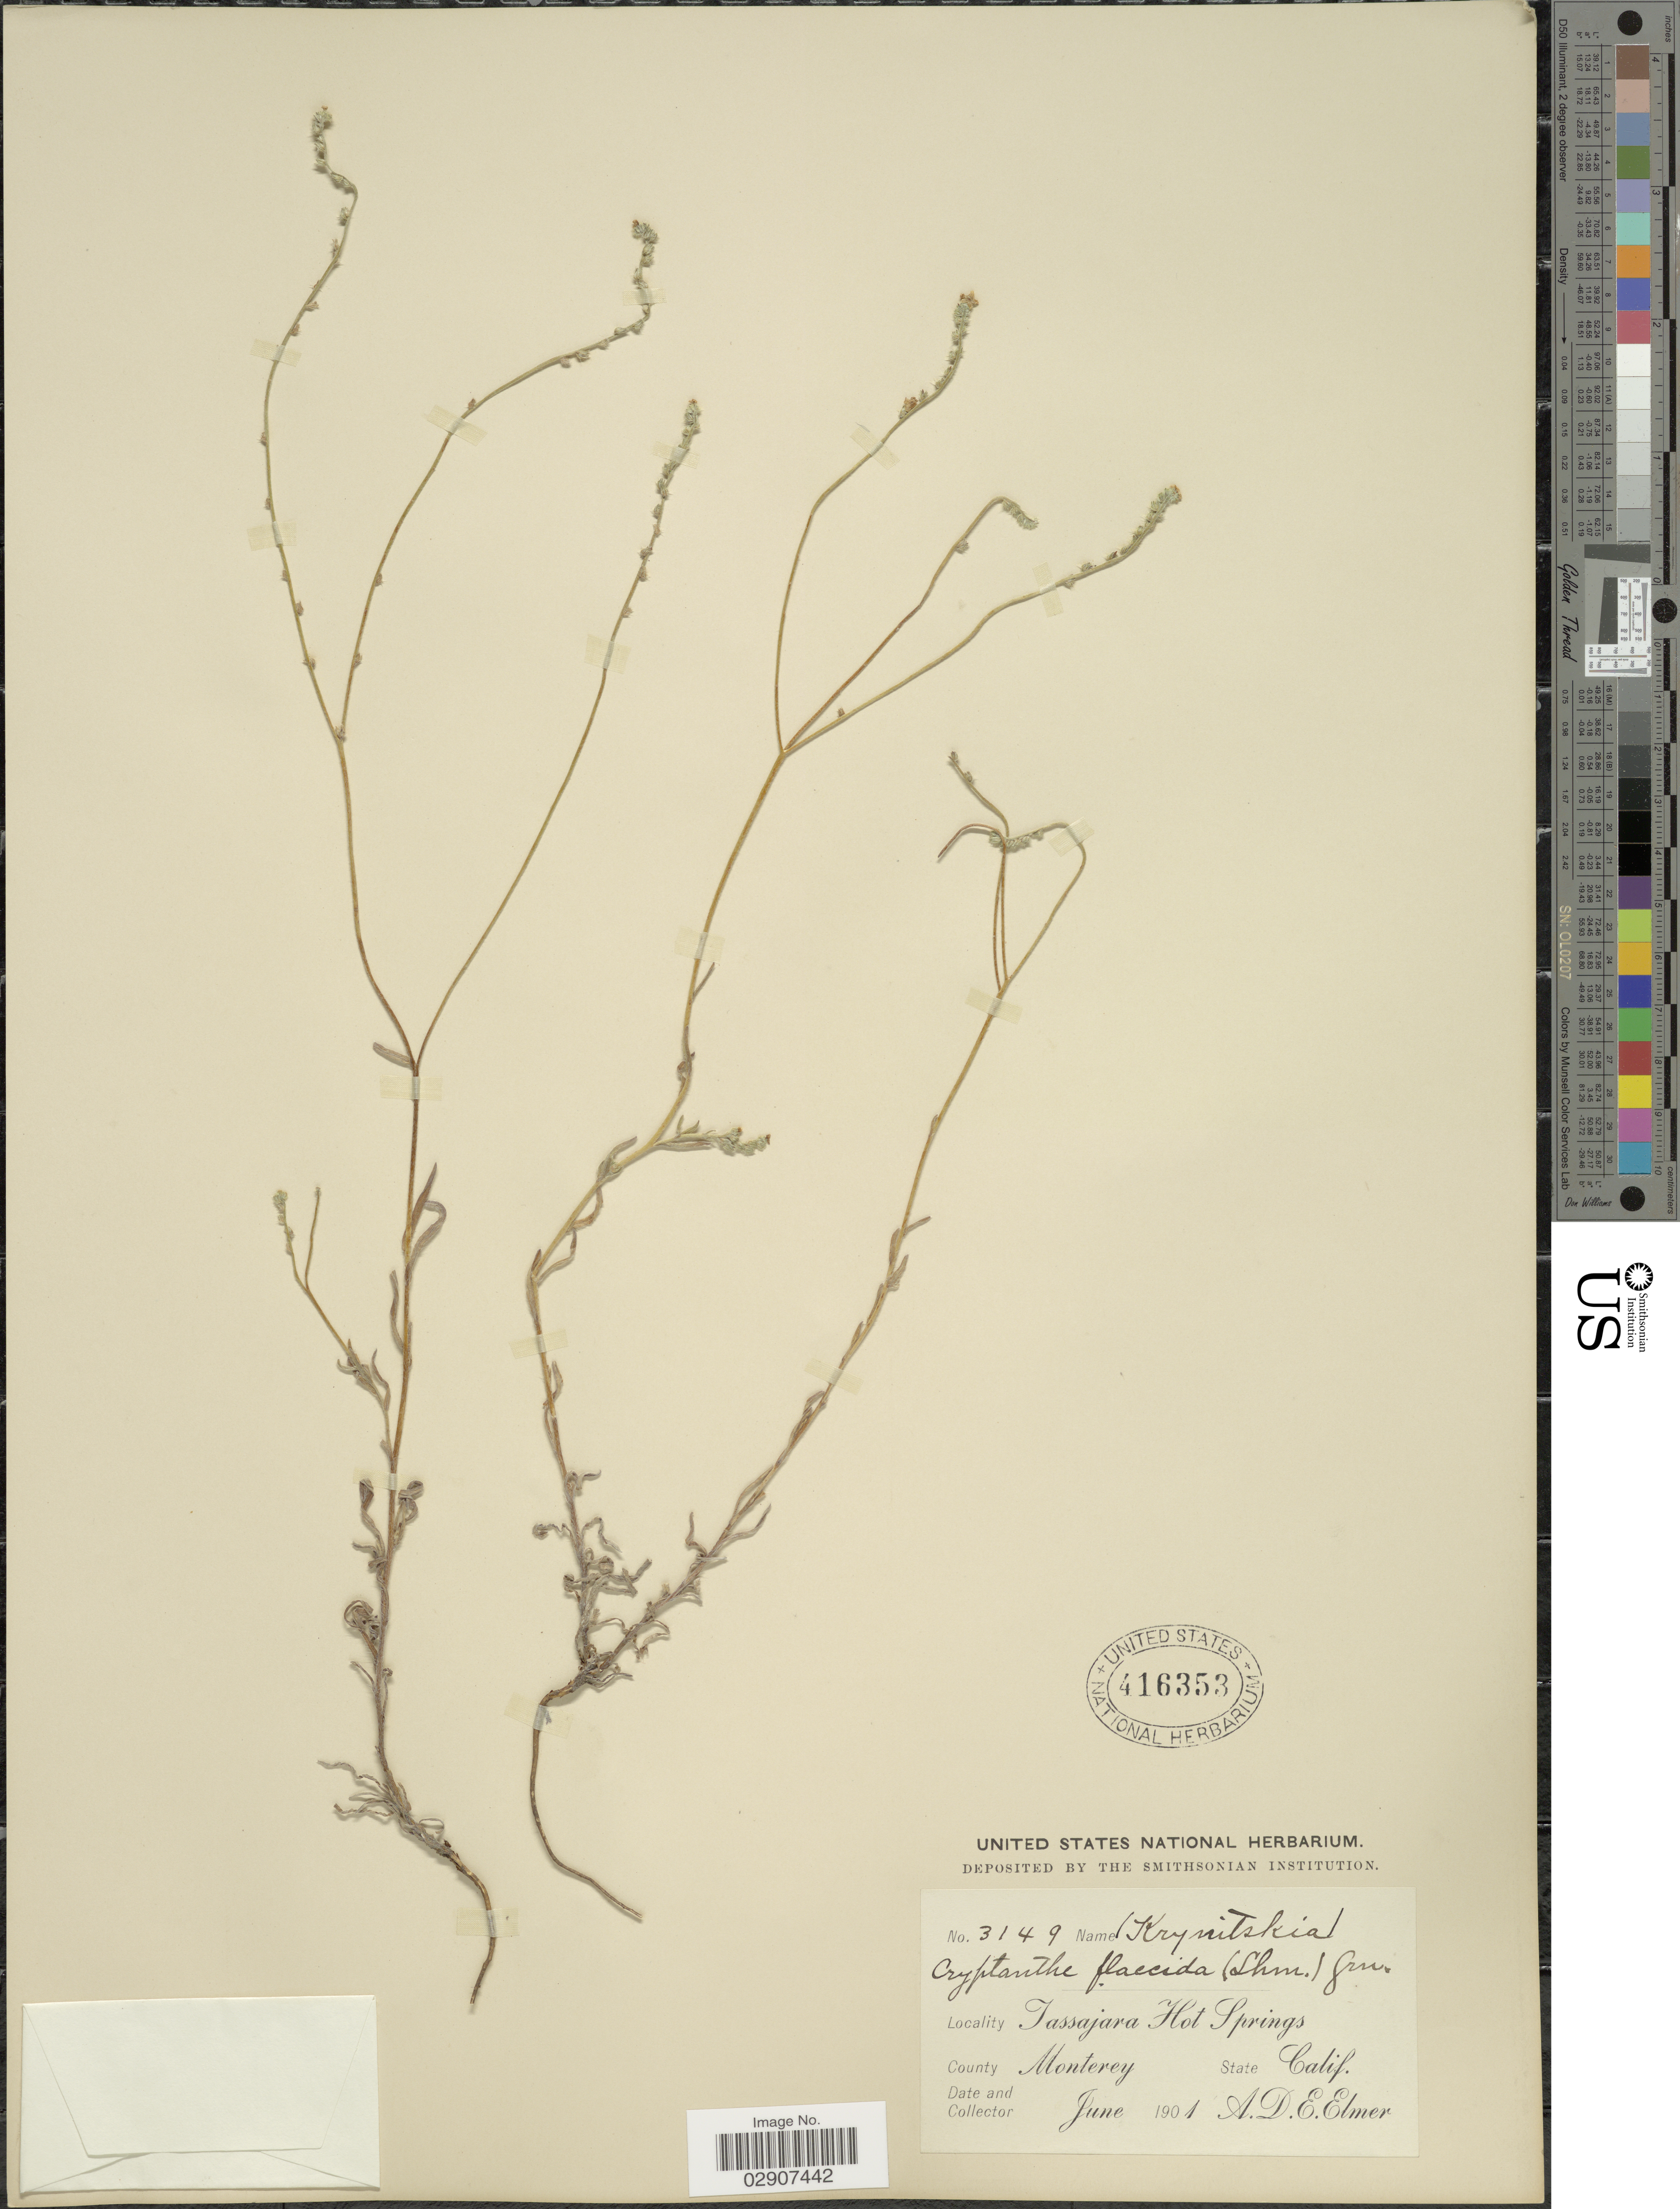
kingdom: Plantae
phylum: Tracheophyta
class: Magnoliopsida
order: Boraginales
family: Boraginaceae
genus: Cryptantha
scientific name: Cryptantha flaccida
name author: (Douglas ex Lehm.) Greene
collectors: A. D. E. Elmer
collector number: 3149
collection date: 1901-06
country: United States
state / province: California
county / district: Monterey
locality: Tassajara Hot Springs, County Monterey, State Calif.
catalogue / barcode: US 416353